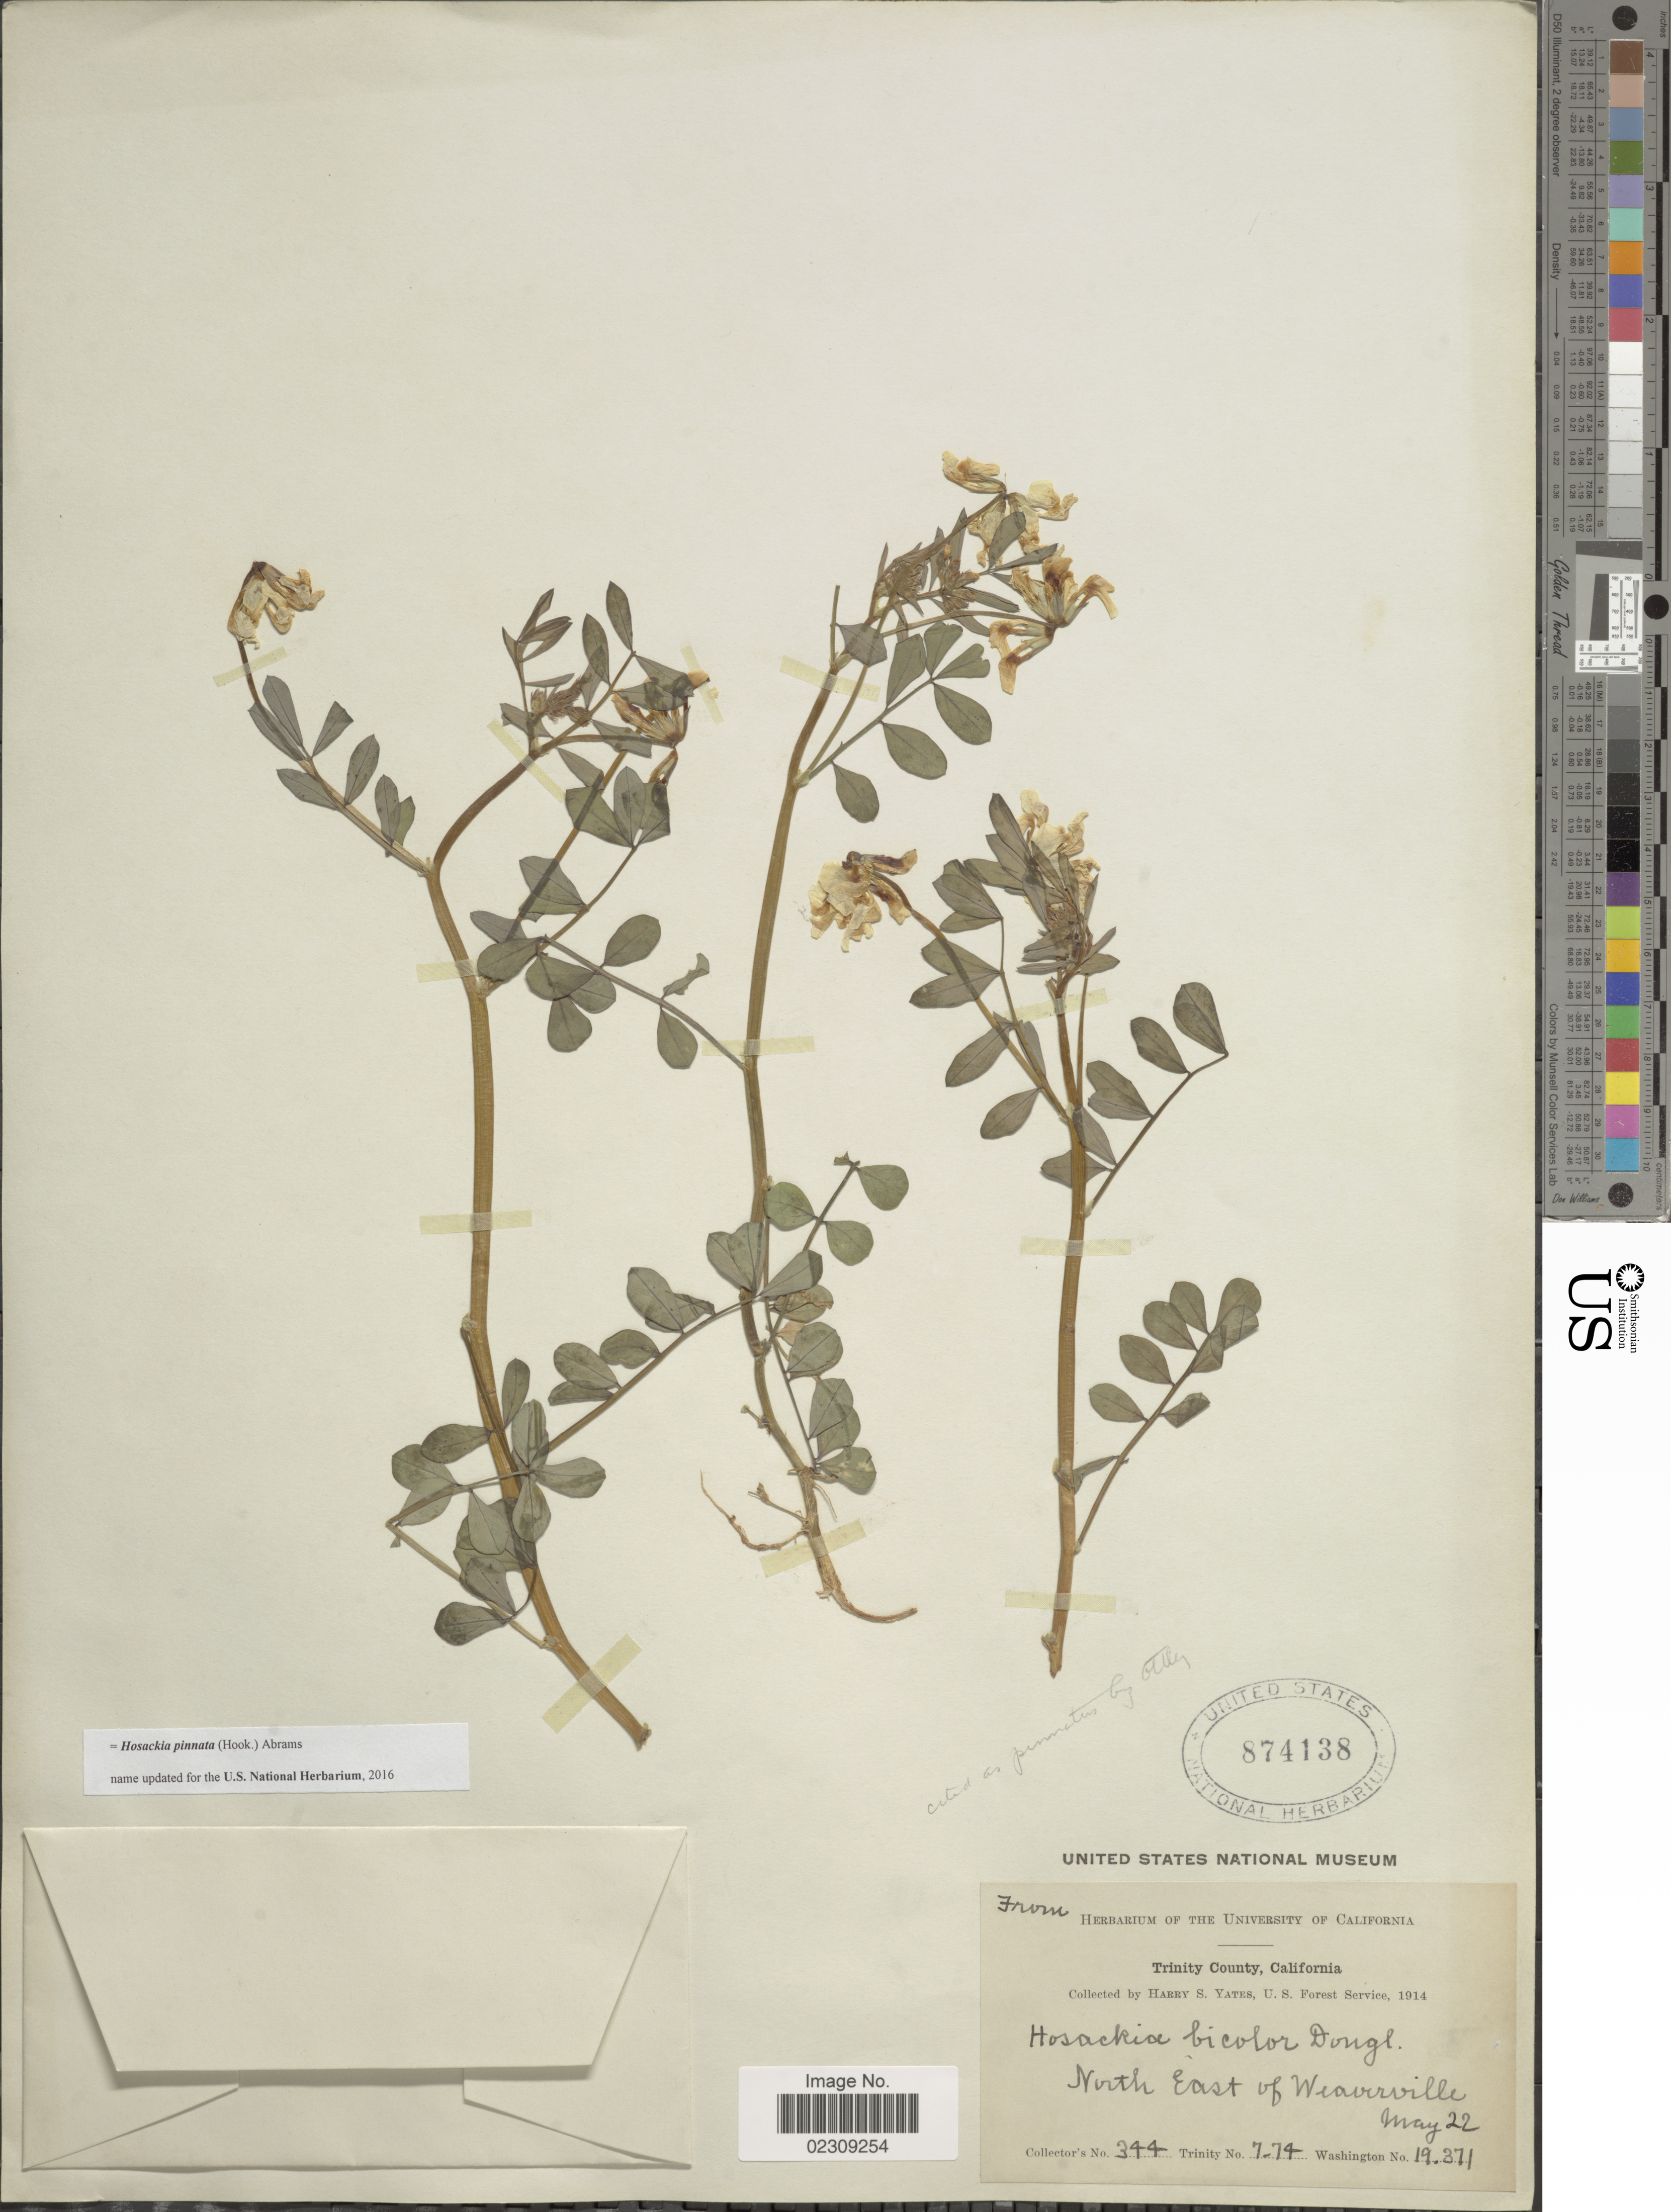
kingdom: Plantae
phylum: Tracheophyta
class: Magnoliopsida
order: Fabales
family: Fabaceae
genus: Hosackia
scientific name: Hosackia pinnata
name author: (Hook.) Abrams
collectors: H. S. Yates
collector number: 344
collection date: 1914-05-22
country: United States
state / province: California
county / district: Trinity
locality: Trinity County, North East of Weaverville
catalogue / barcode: US 874138